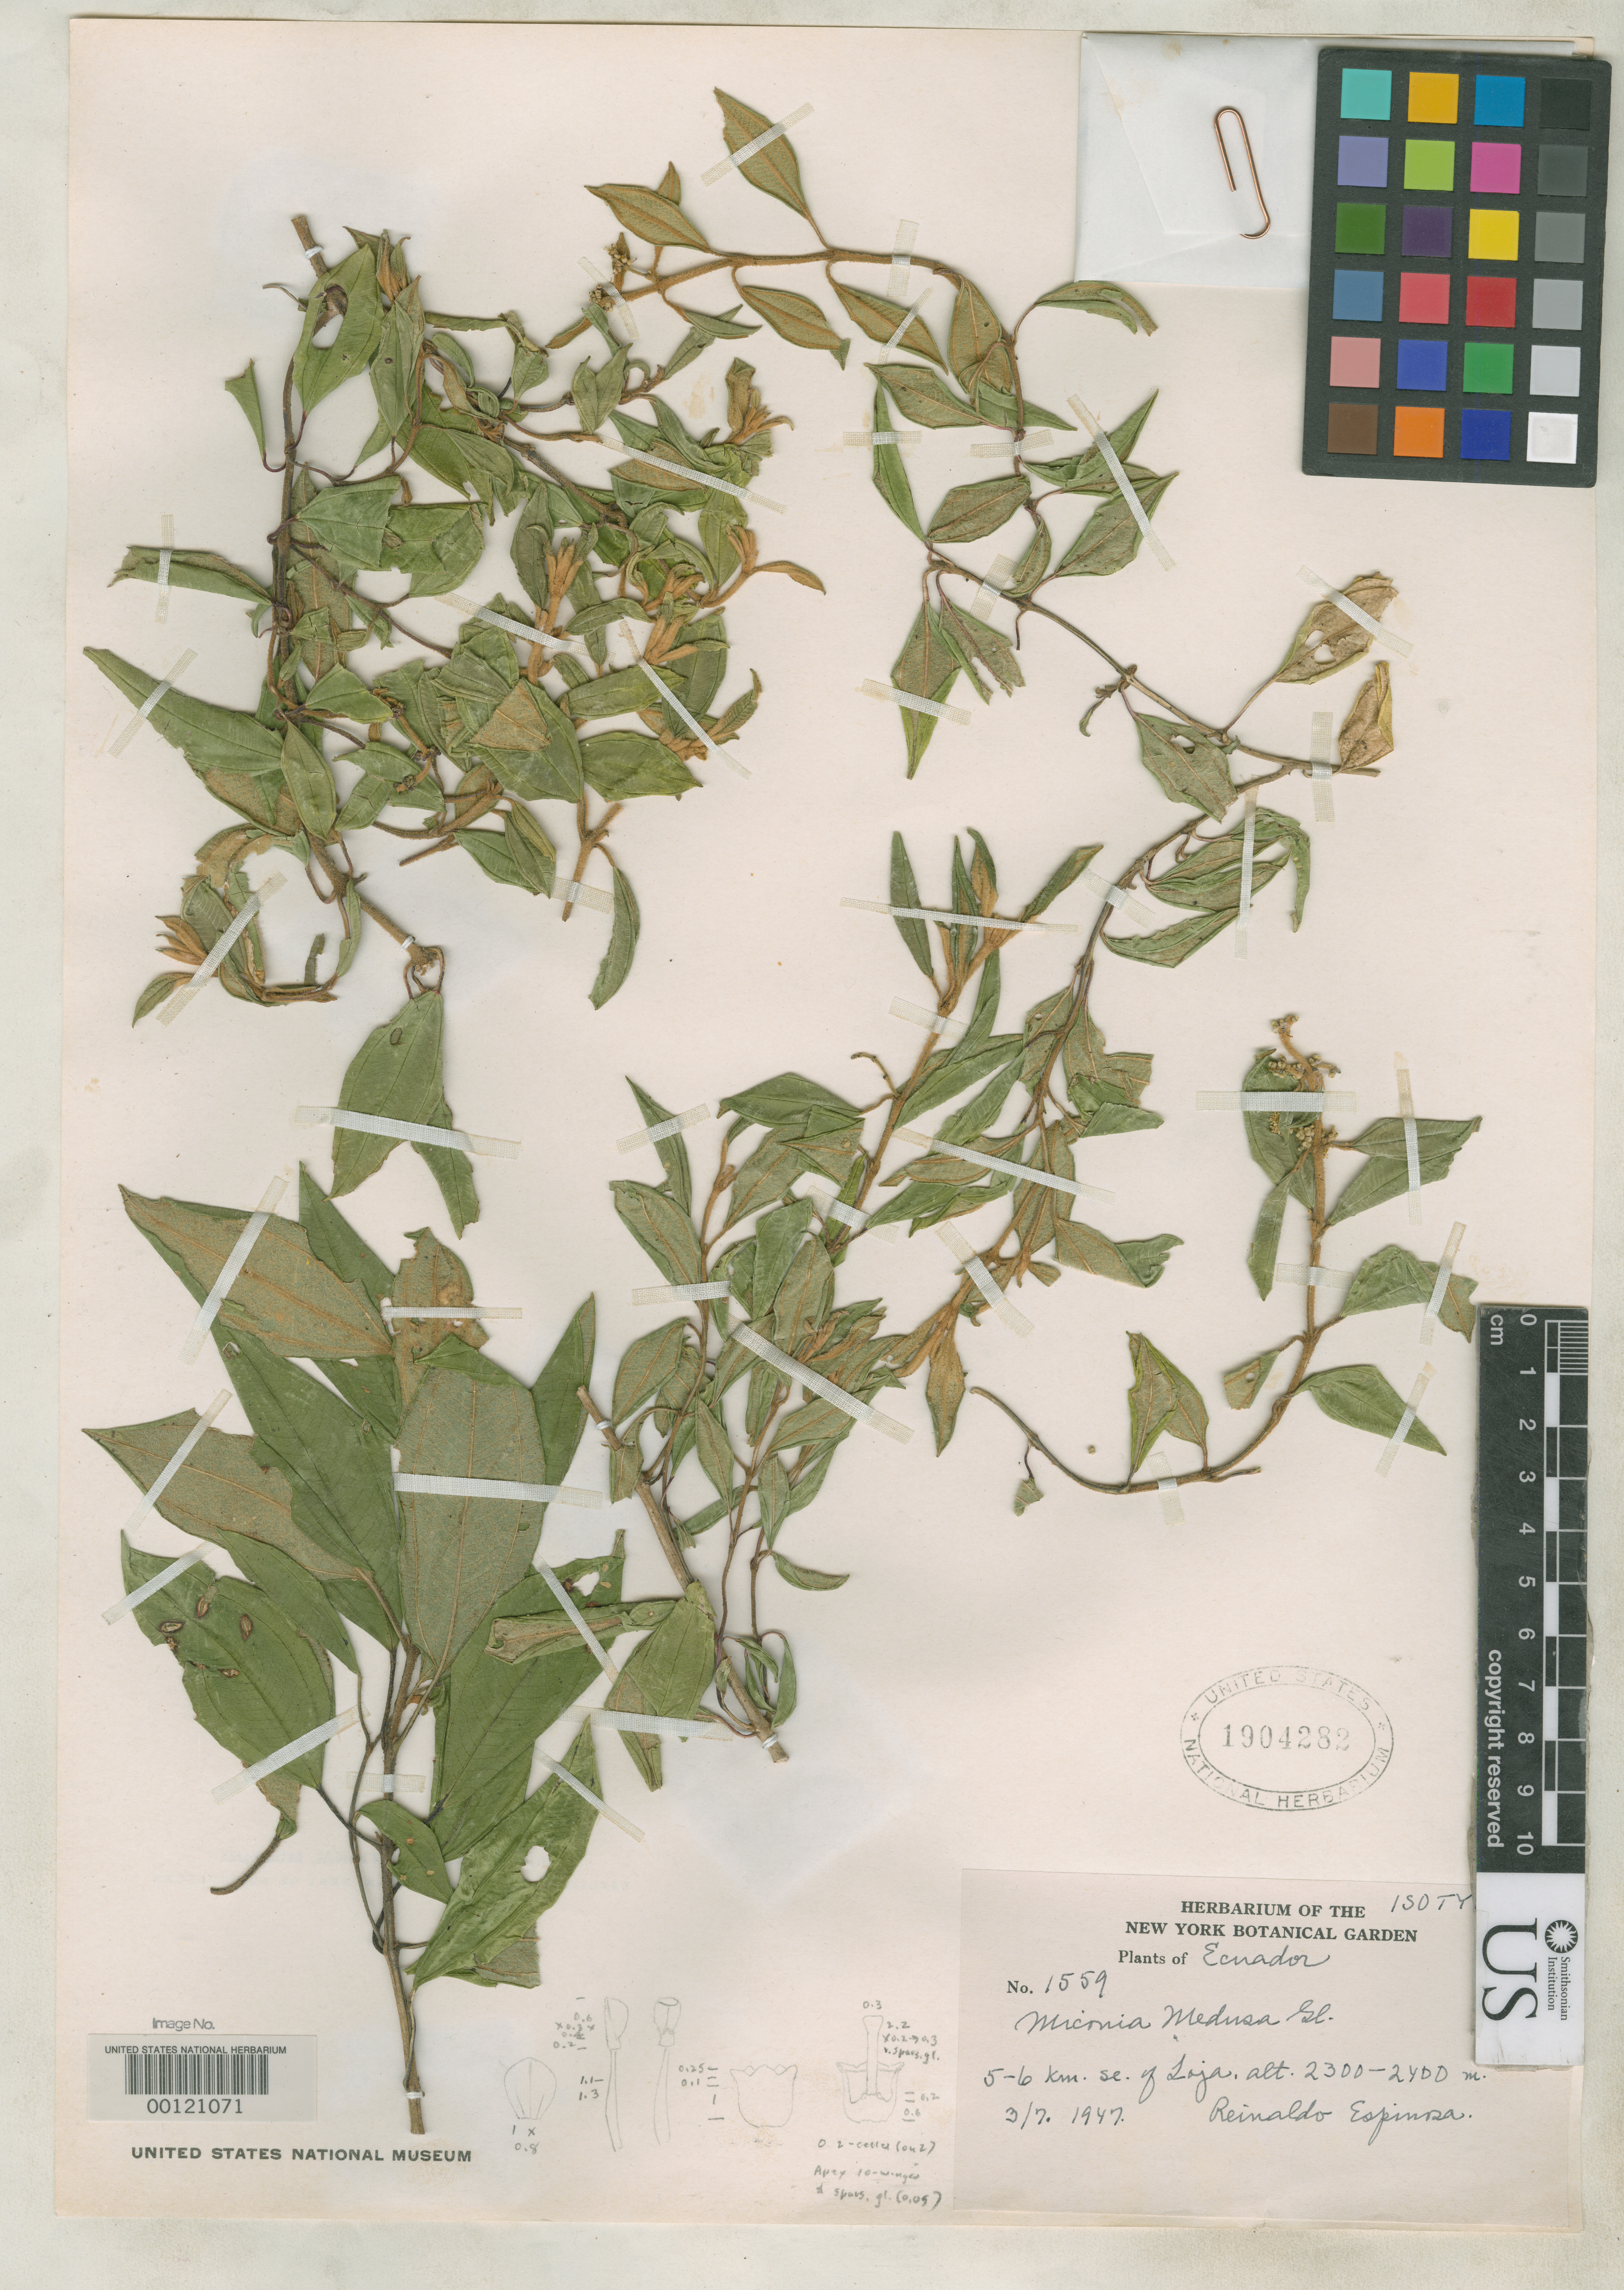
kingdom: Plantae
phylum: Tracheophyta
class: Magnoliopsida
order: Myrtales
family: Melastomataceae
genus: Miconia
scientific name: Miconia medusa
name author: Gleason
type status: Isotype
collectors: R. Espinosa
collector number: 1559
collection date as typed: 03 Jul 1947 or 07 Mar 1947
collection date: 1947-03-07 or 1947-07-03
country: Ecuador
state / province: Loja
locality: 5-6 km SE of Loja.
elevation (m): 2300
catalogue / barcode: US 1904282